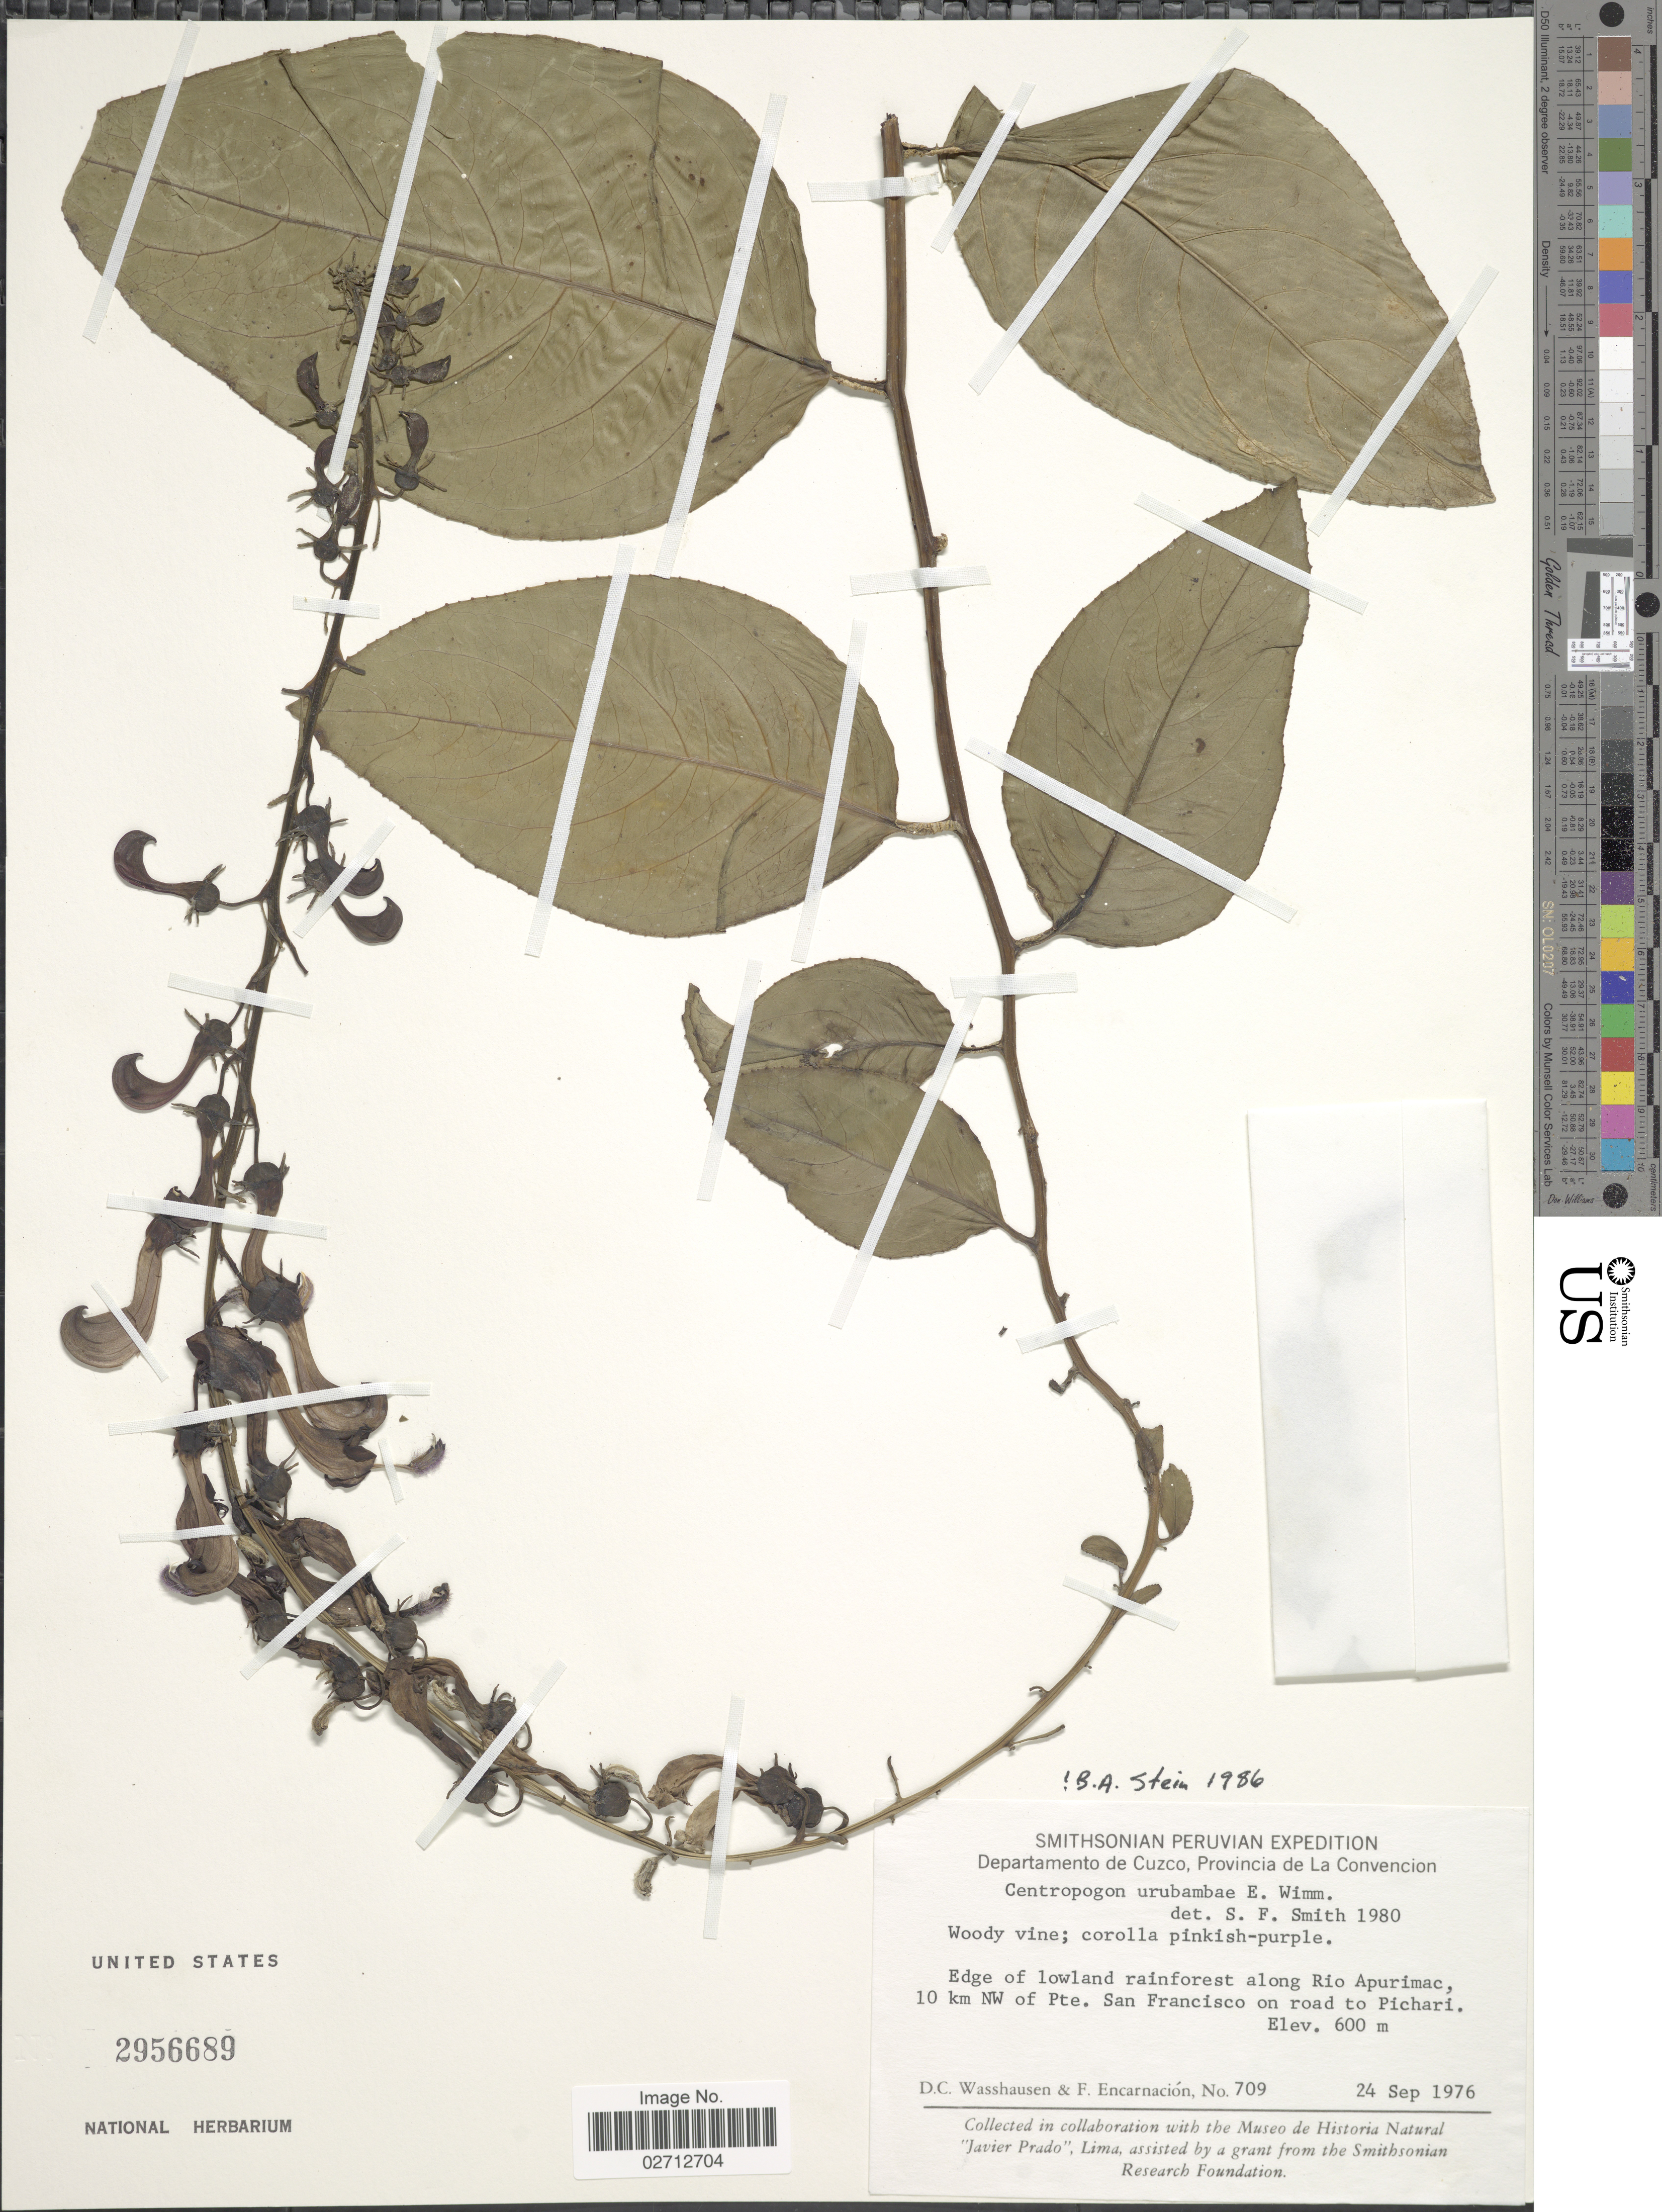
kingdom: Plantae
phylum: Tracheophyta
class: Magnoliopsida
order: Asterales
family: Campanulaceae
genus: Centropogon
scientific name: Centropogon urubambae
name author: E. Wimm.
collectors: D. C. Wasshausen & F. Encarnación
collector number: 709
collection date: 1976-09-24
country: Peru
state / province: Cusco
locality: Provincia de La Convencion. Along Rio Apurimac, 10 km NW of Pte. San Francisco on road to Pichari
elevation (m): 600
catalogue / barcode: US 2956689